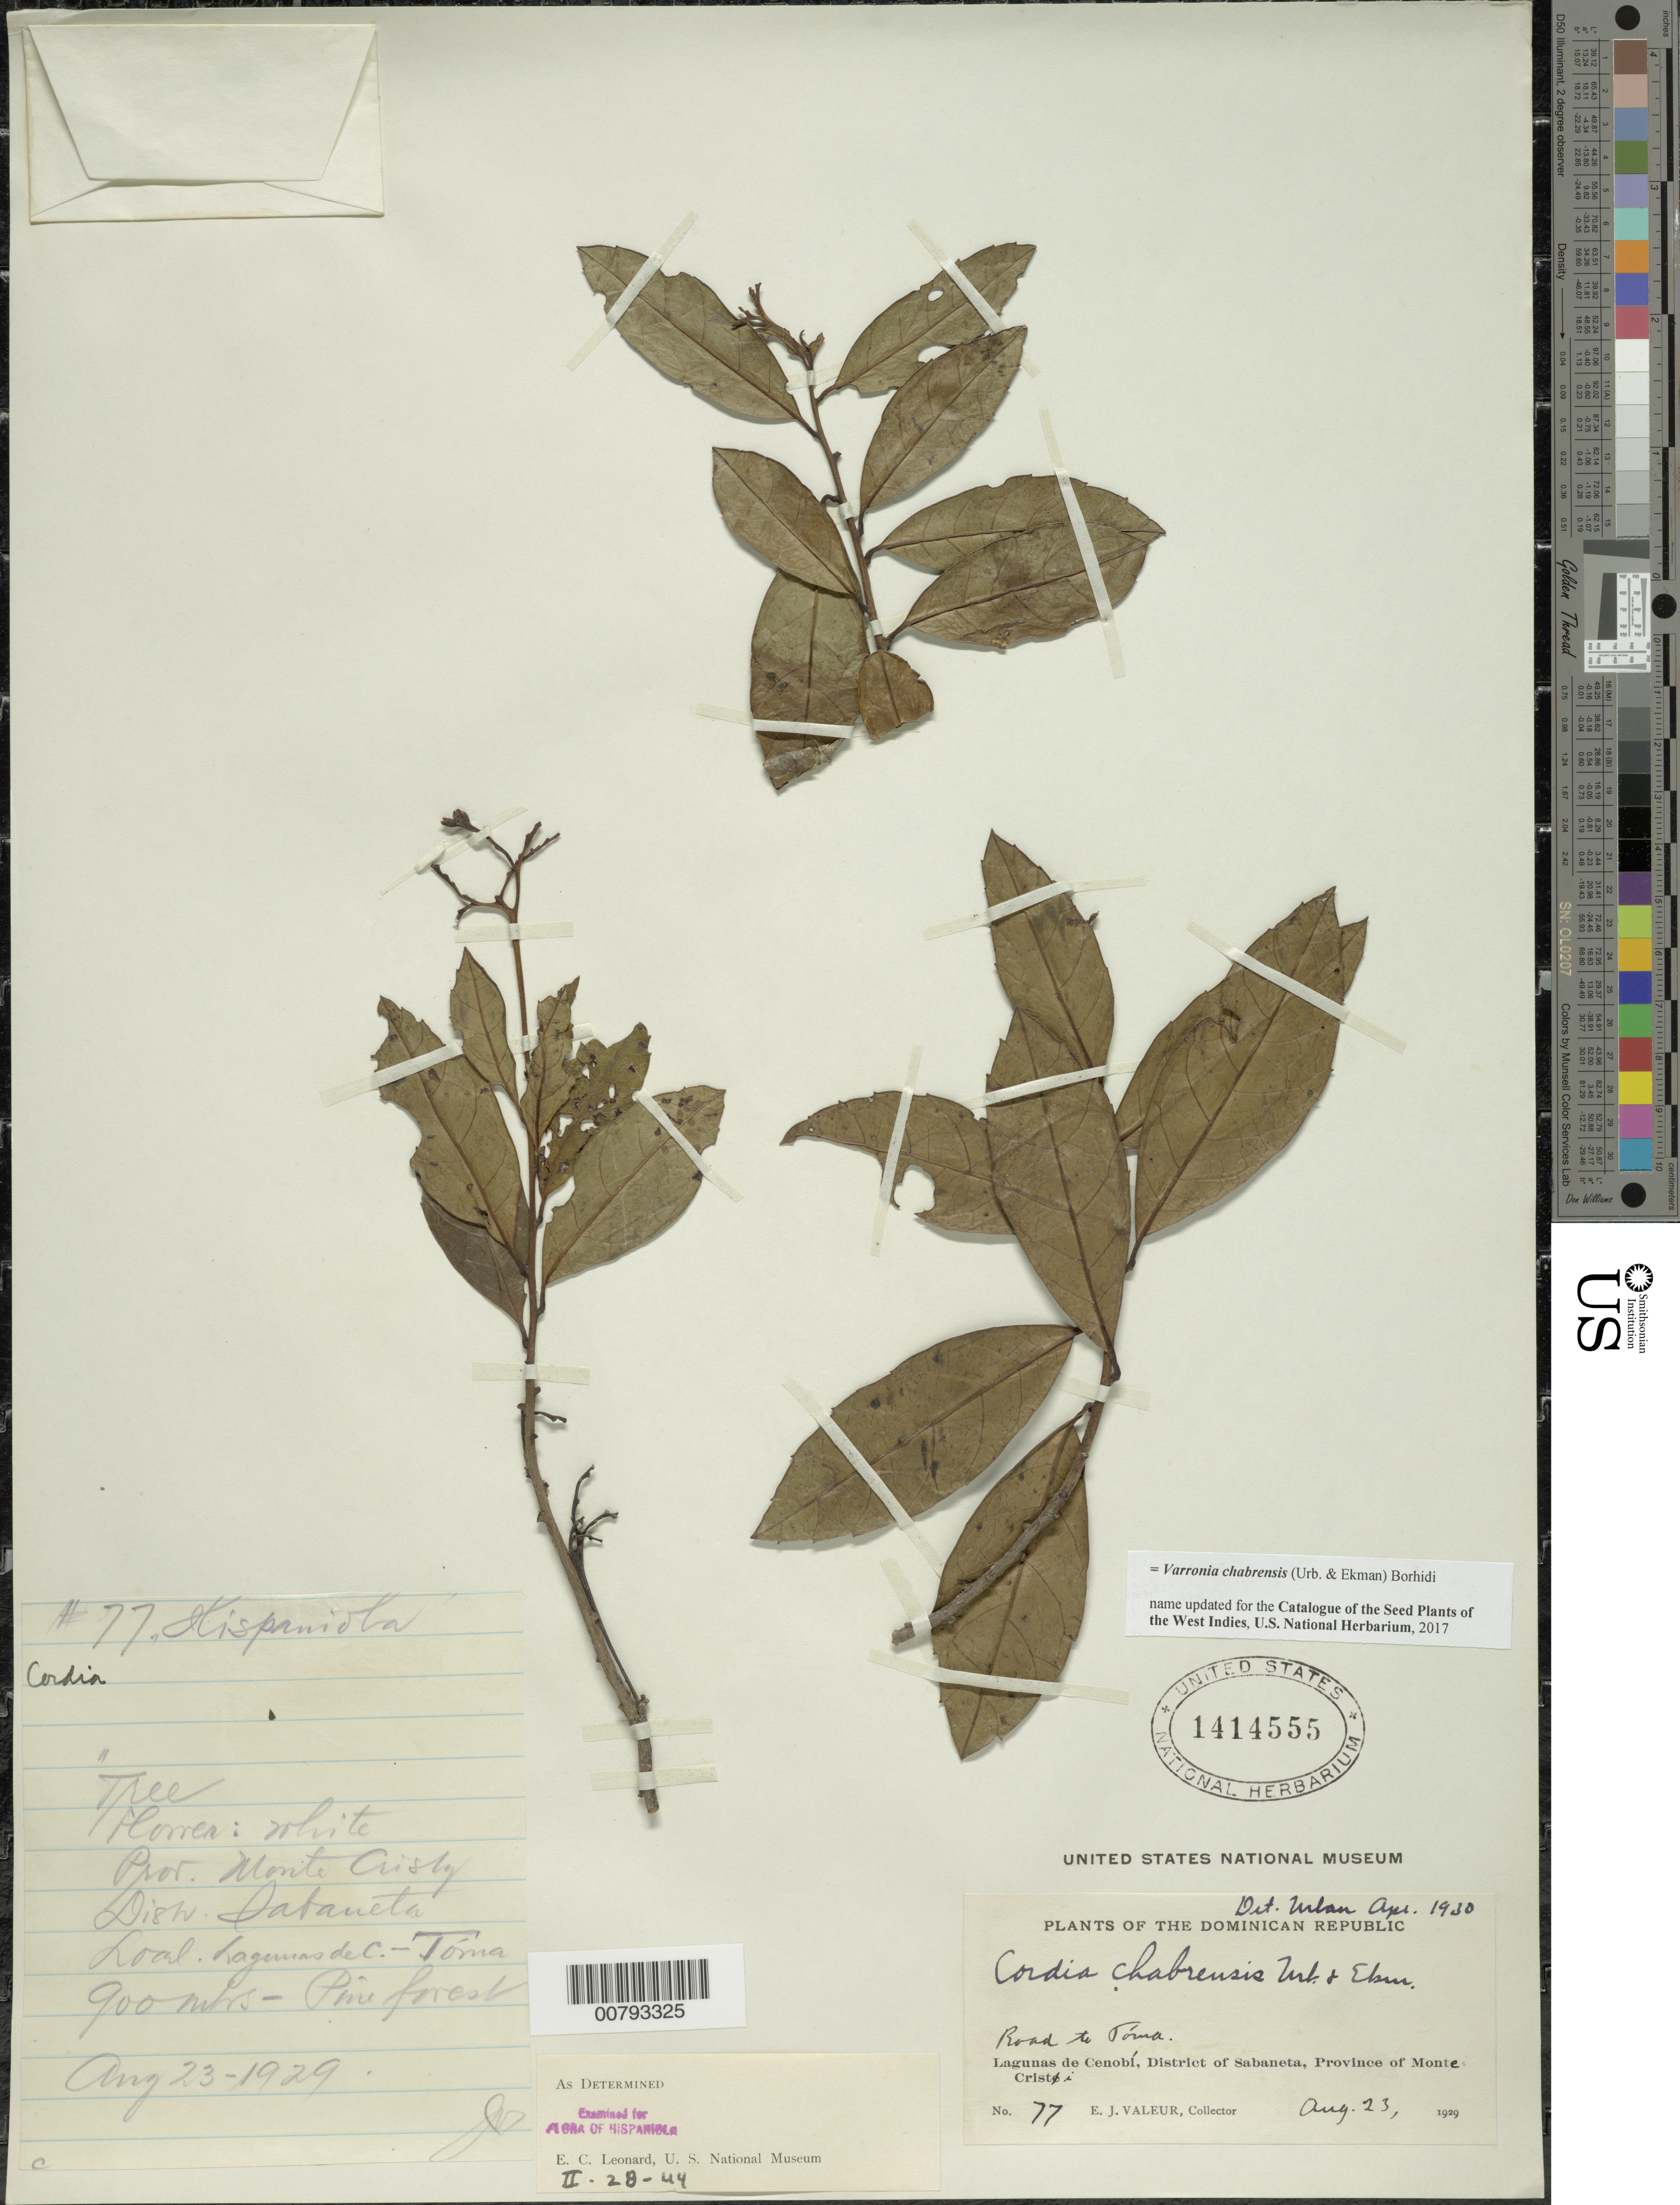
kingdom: Plantae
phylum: Tracheophyta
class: Magnoliopsida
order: Boraginales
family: Cordiaceae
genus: Varronia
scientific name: Varronia chabrensis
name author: (Urb. & Ekman) Borhidi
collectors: E. Valeur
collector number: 77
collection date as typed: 23 Aug 1929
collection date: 1929-08-23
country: Dominican Republic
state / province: Monte Cristi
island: Hispaniola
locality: Distr. Sabaneta, Locality of Laguanas de Cenobí, road to Tóma.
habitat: Pine forest.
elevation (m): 900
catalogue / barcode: US 1414555